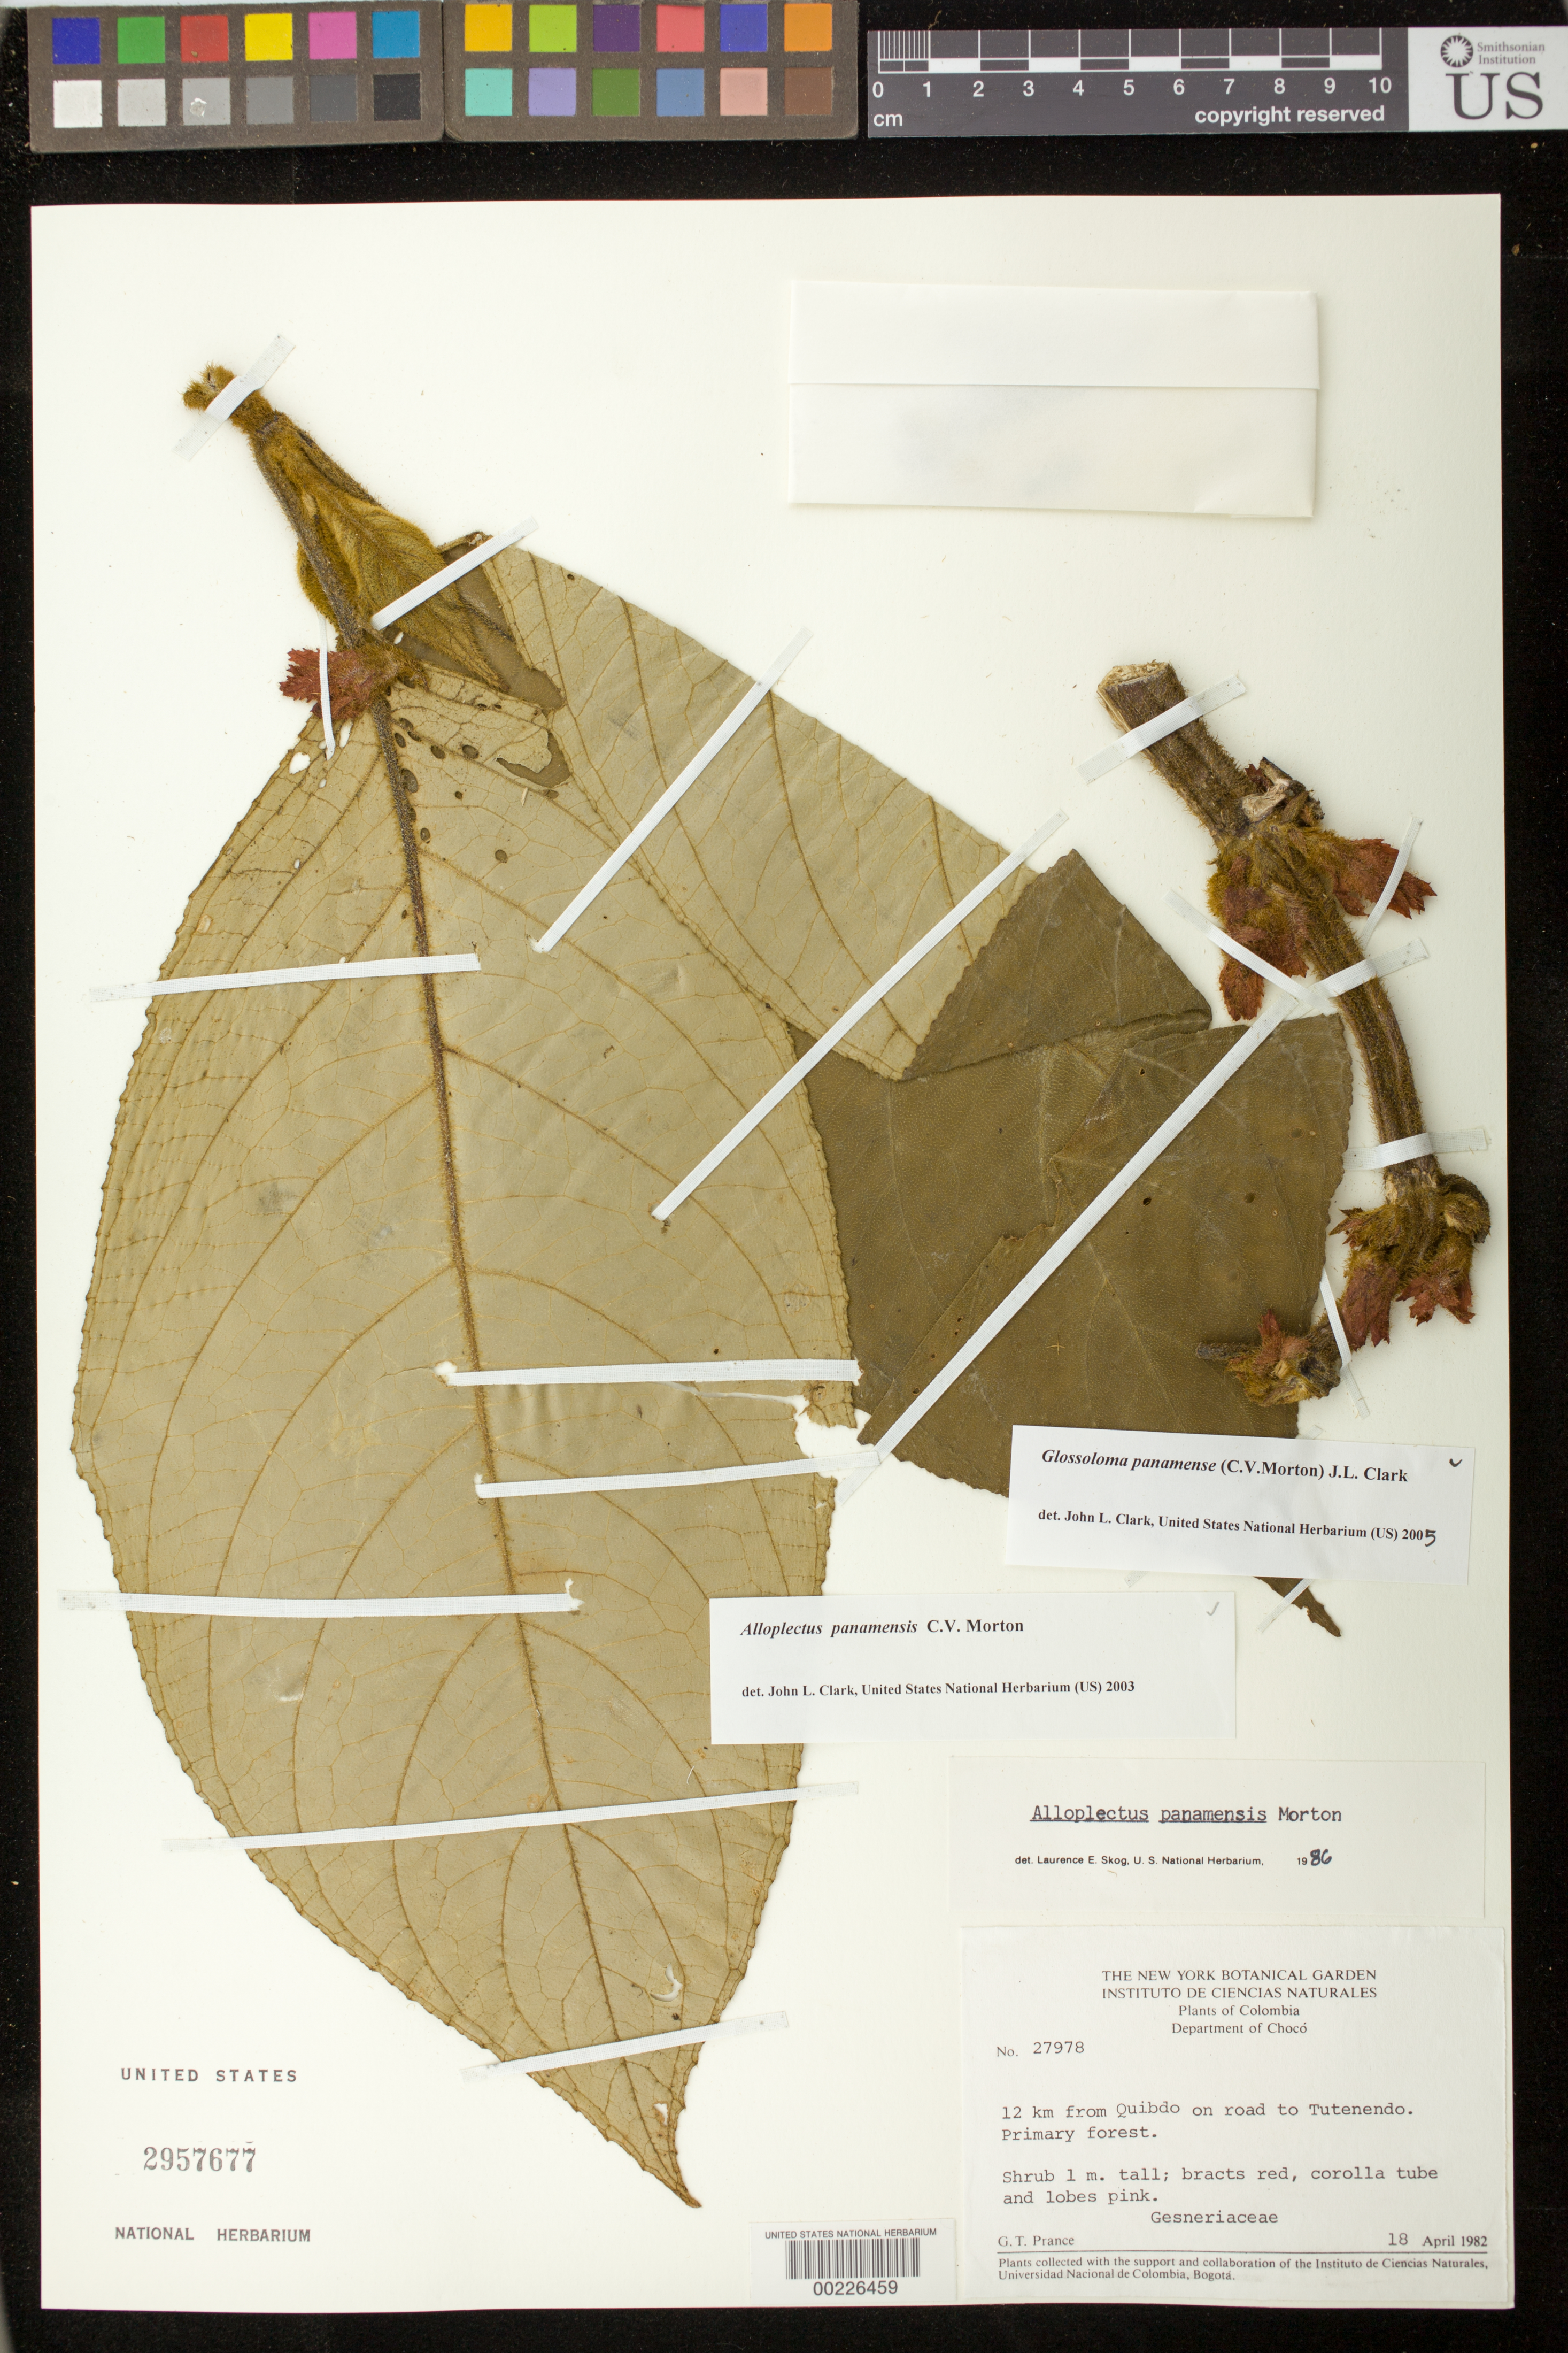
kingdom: Plantae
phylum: Tracheophyta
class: Magnoliopsida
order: Lamiales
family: Gesneriaceae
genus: Glossoloma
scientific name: Glossoloma panamense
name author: (C.V. Morton) J.L. Clark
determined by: Skog, Laurence E.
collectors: G. T. Prance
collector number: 27978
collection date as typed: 18 Apr 1982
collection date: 1982-04-18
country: Colombia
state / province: Chocó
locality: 12 km from Quibdo on road to Tutenendo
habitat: Primary forest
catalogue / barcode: US 2957677